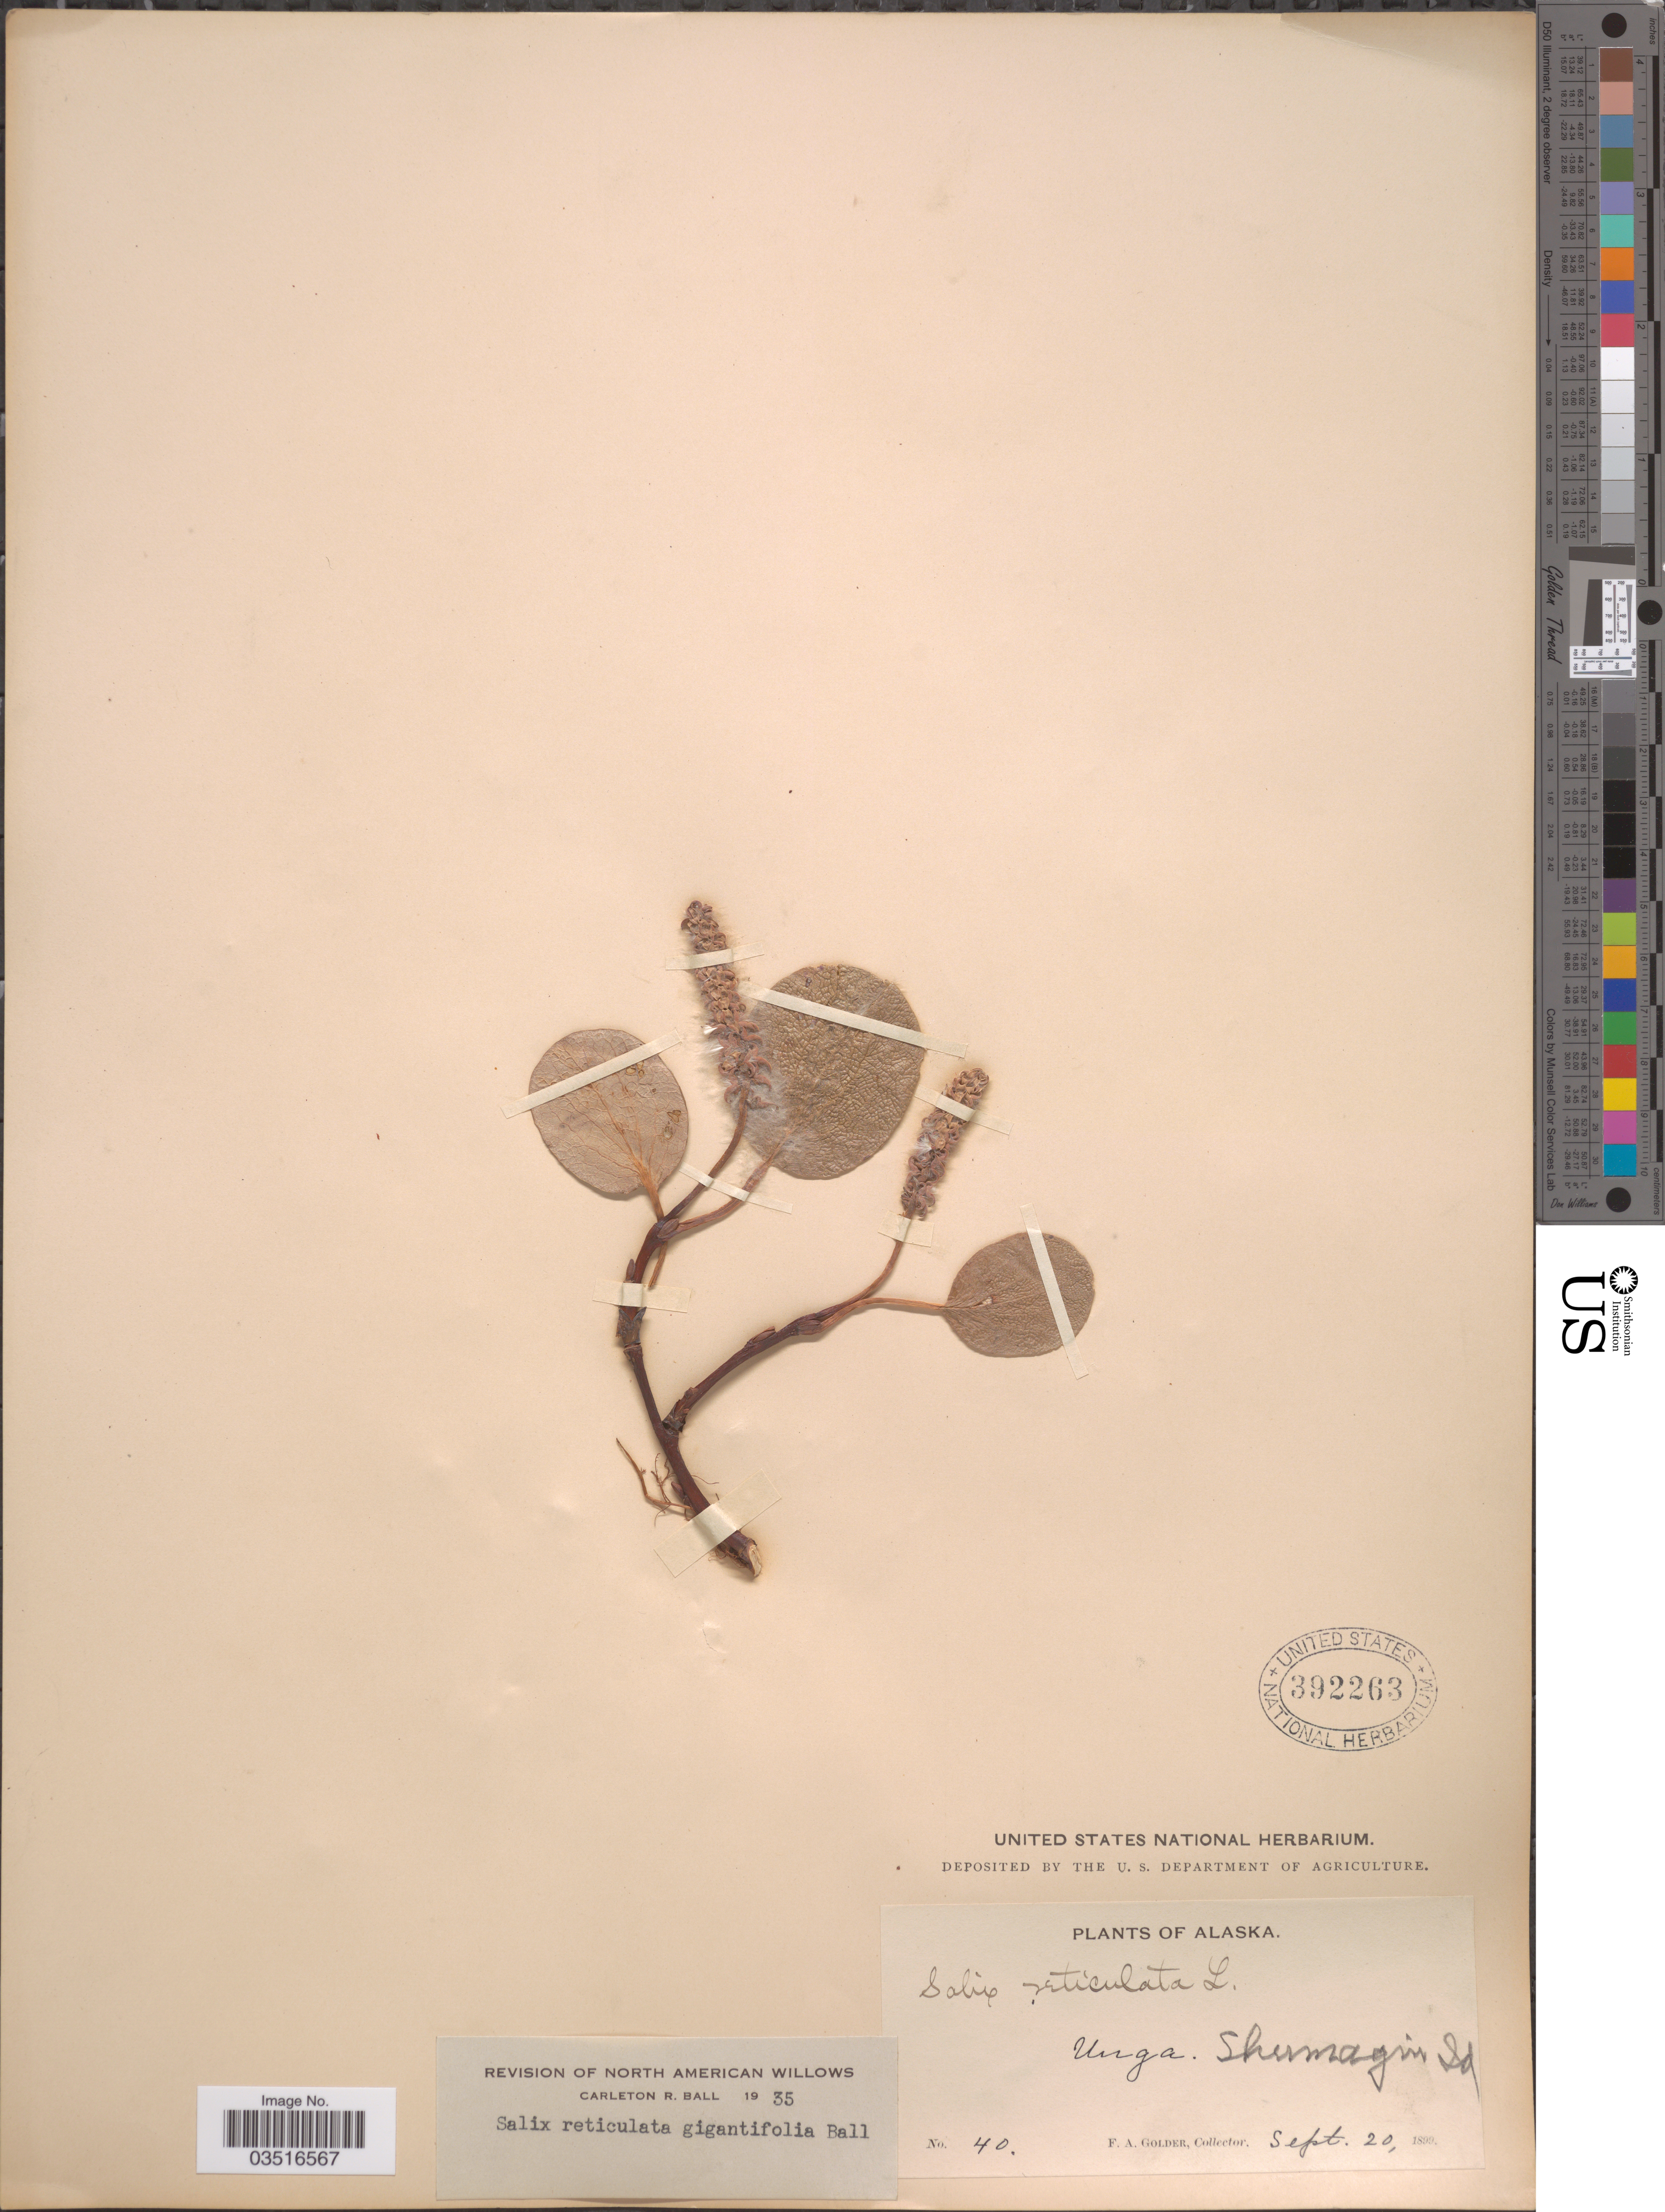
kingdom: Plantae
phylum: Tracheophyta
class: Magnoliopsida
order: Malpighiales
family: Salicaceae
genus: Salix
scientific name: Salix reticulata var. gigantifolia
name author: C.R. Ball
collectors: F. Golder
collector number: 40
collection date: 1899-09-20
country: United States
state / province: Alaska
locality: Unga. Shumagin Id.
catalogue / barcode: US 392263